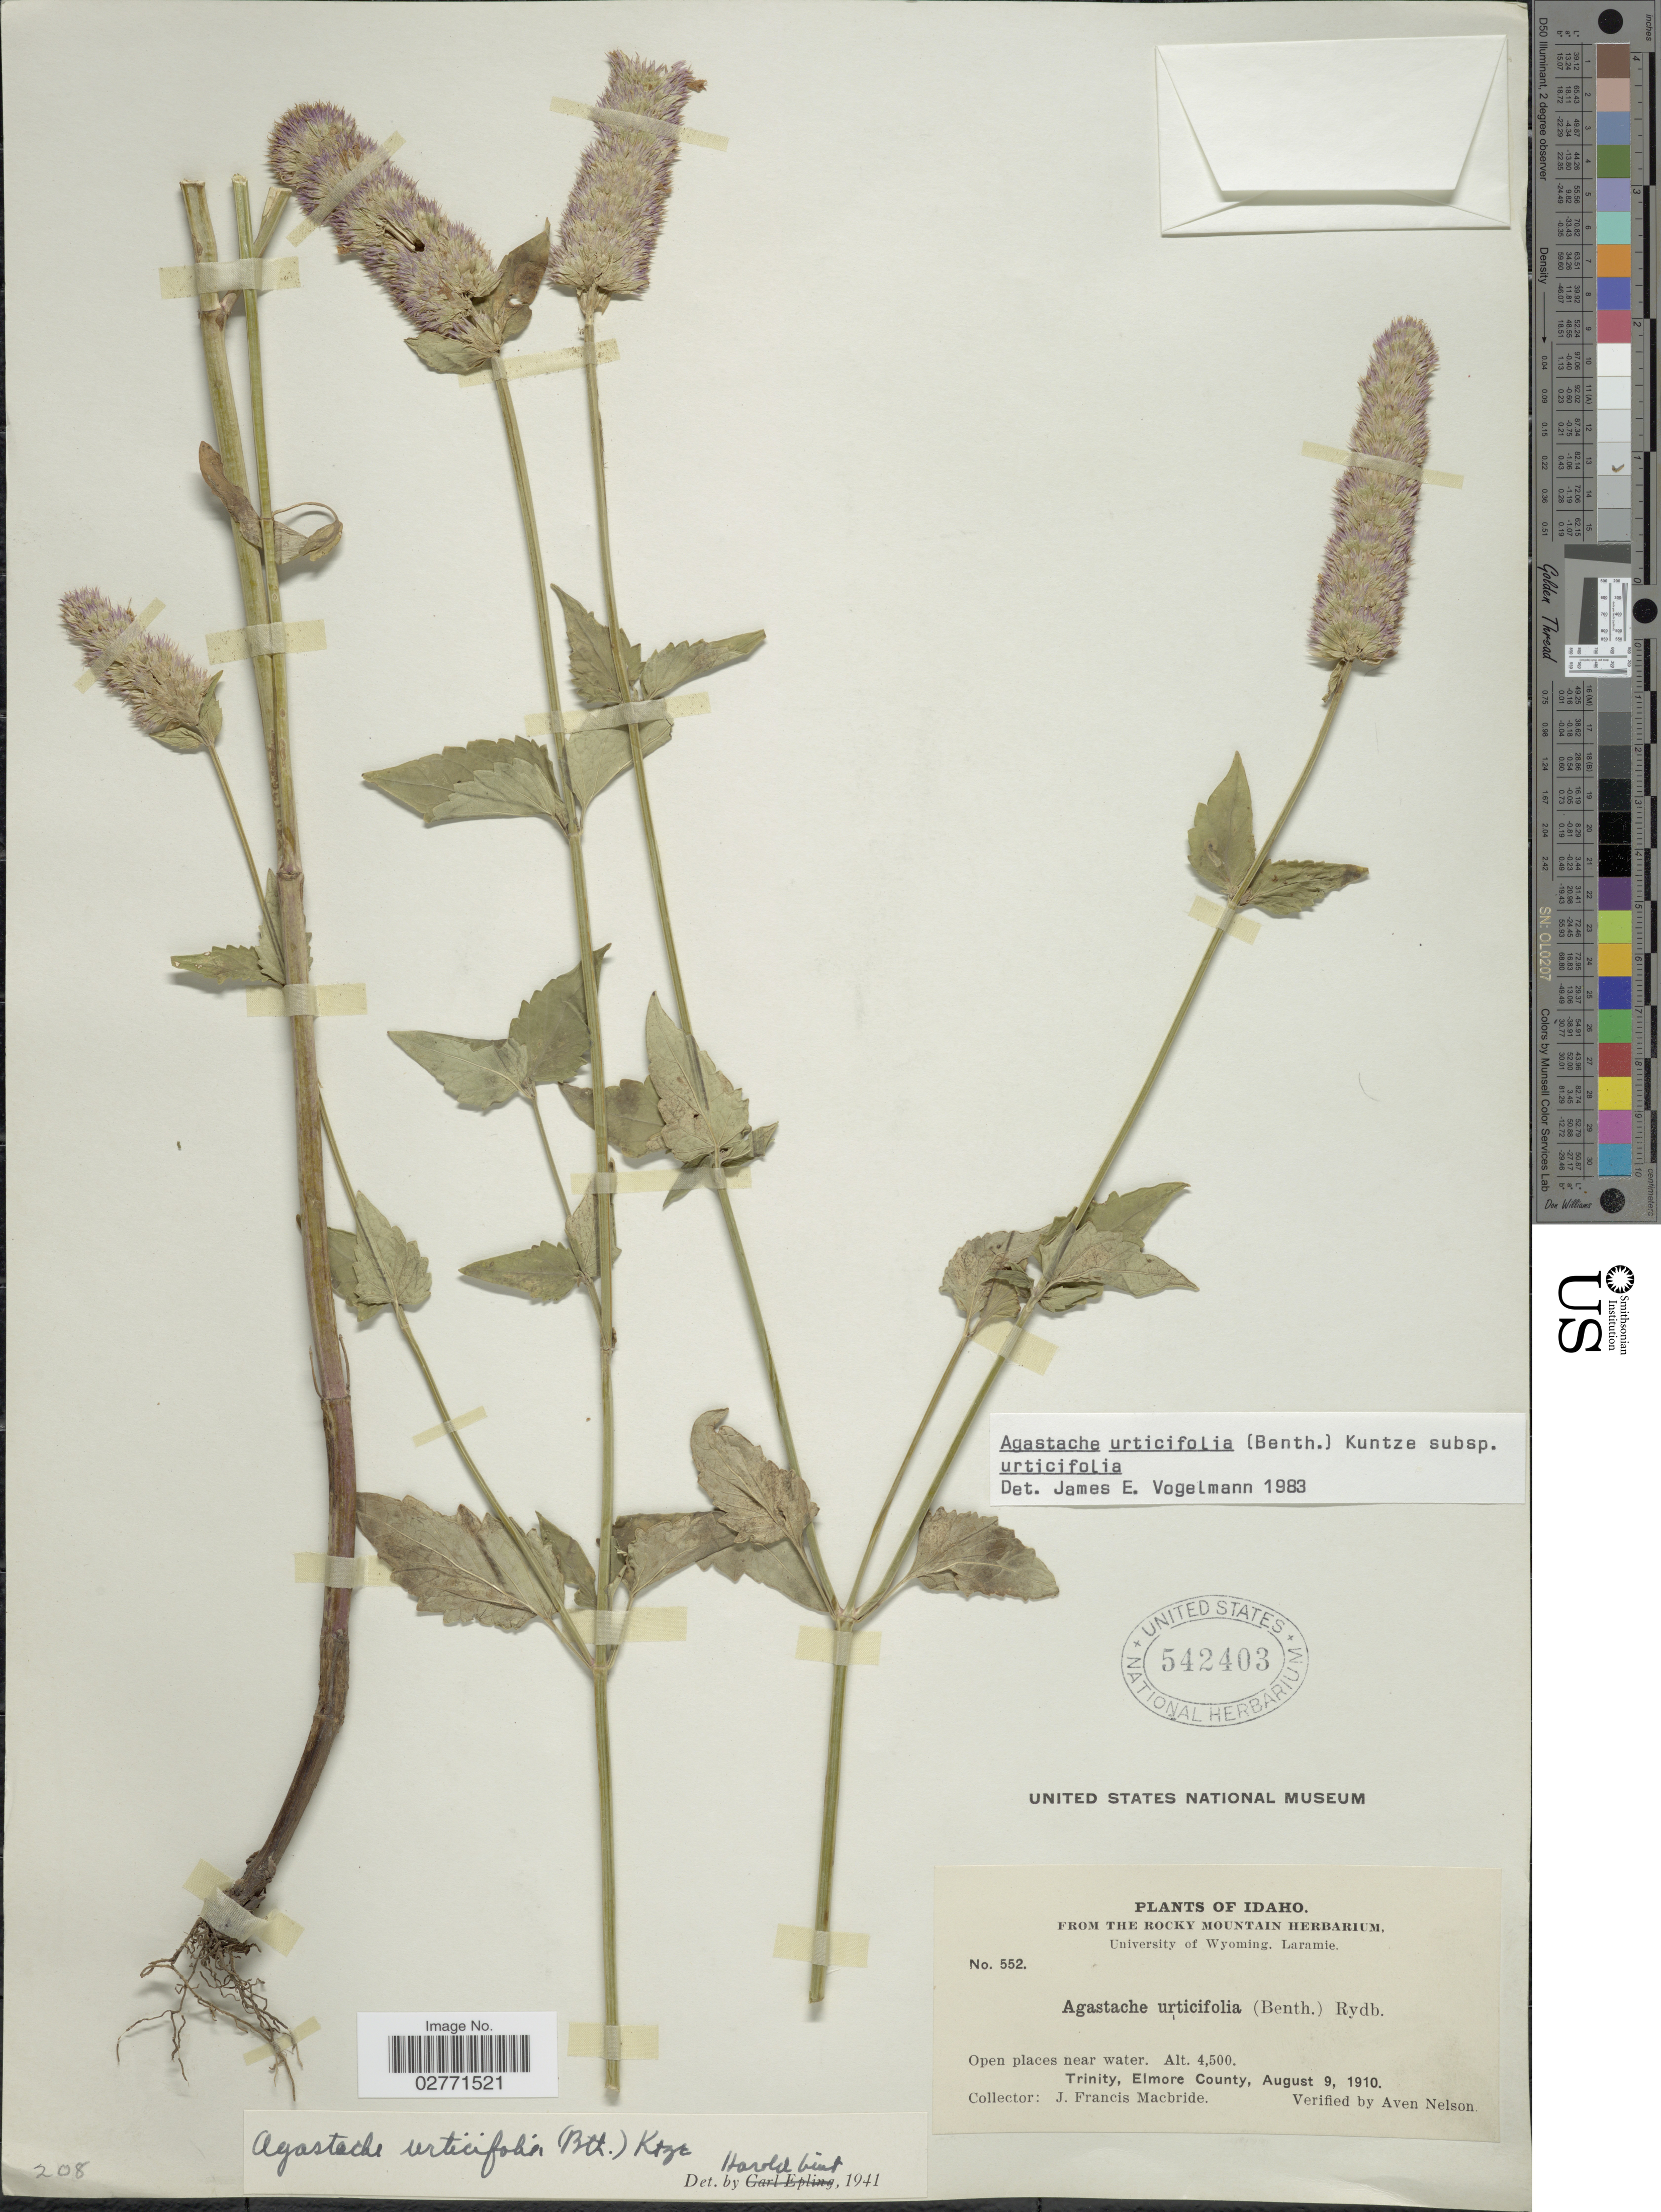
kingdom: Plantae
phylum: Tracheophyta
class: Magnoliopsida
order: Lamiales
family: Lamiaceae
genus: Agastache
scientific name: Agastache urticifolia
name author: (Benth.) Kuntze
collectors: J. F. Macbride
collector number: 552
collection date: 1910-08-09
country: United States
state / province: Idaho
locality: Trinity, Elmore County.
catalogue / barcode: US 542403